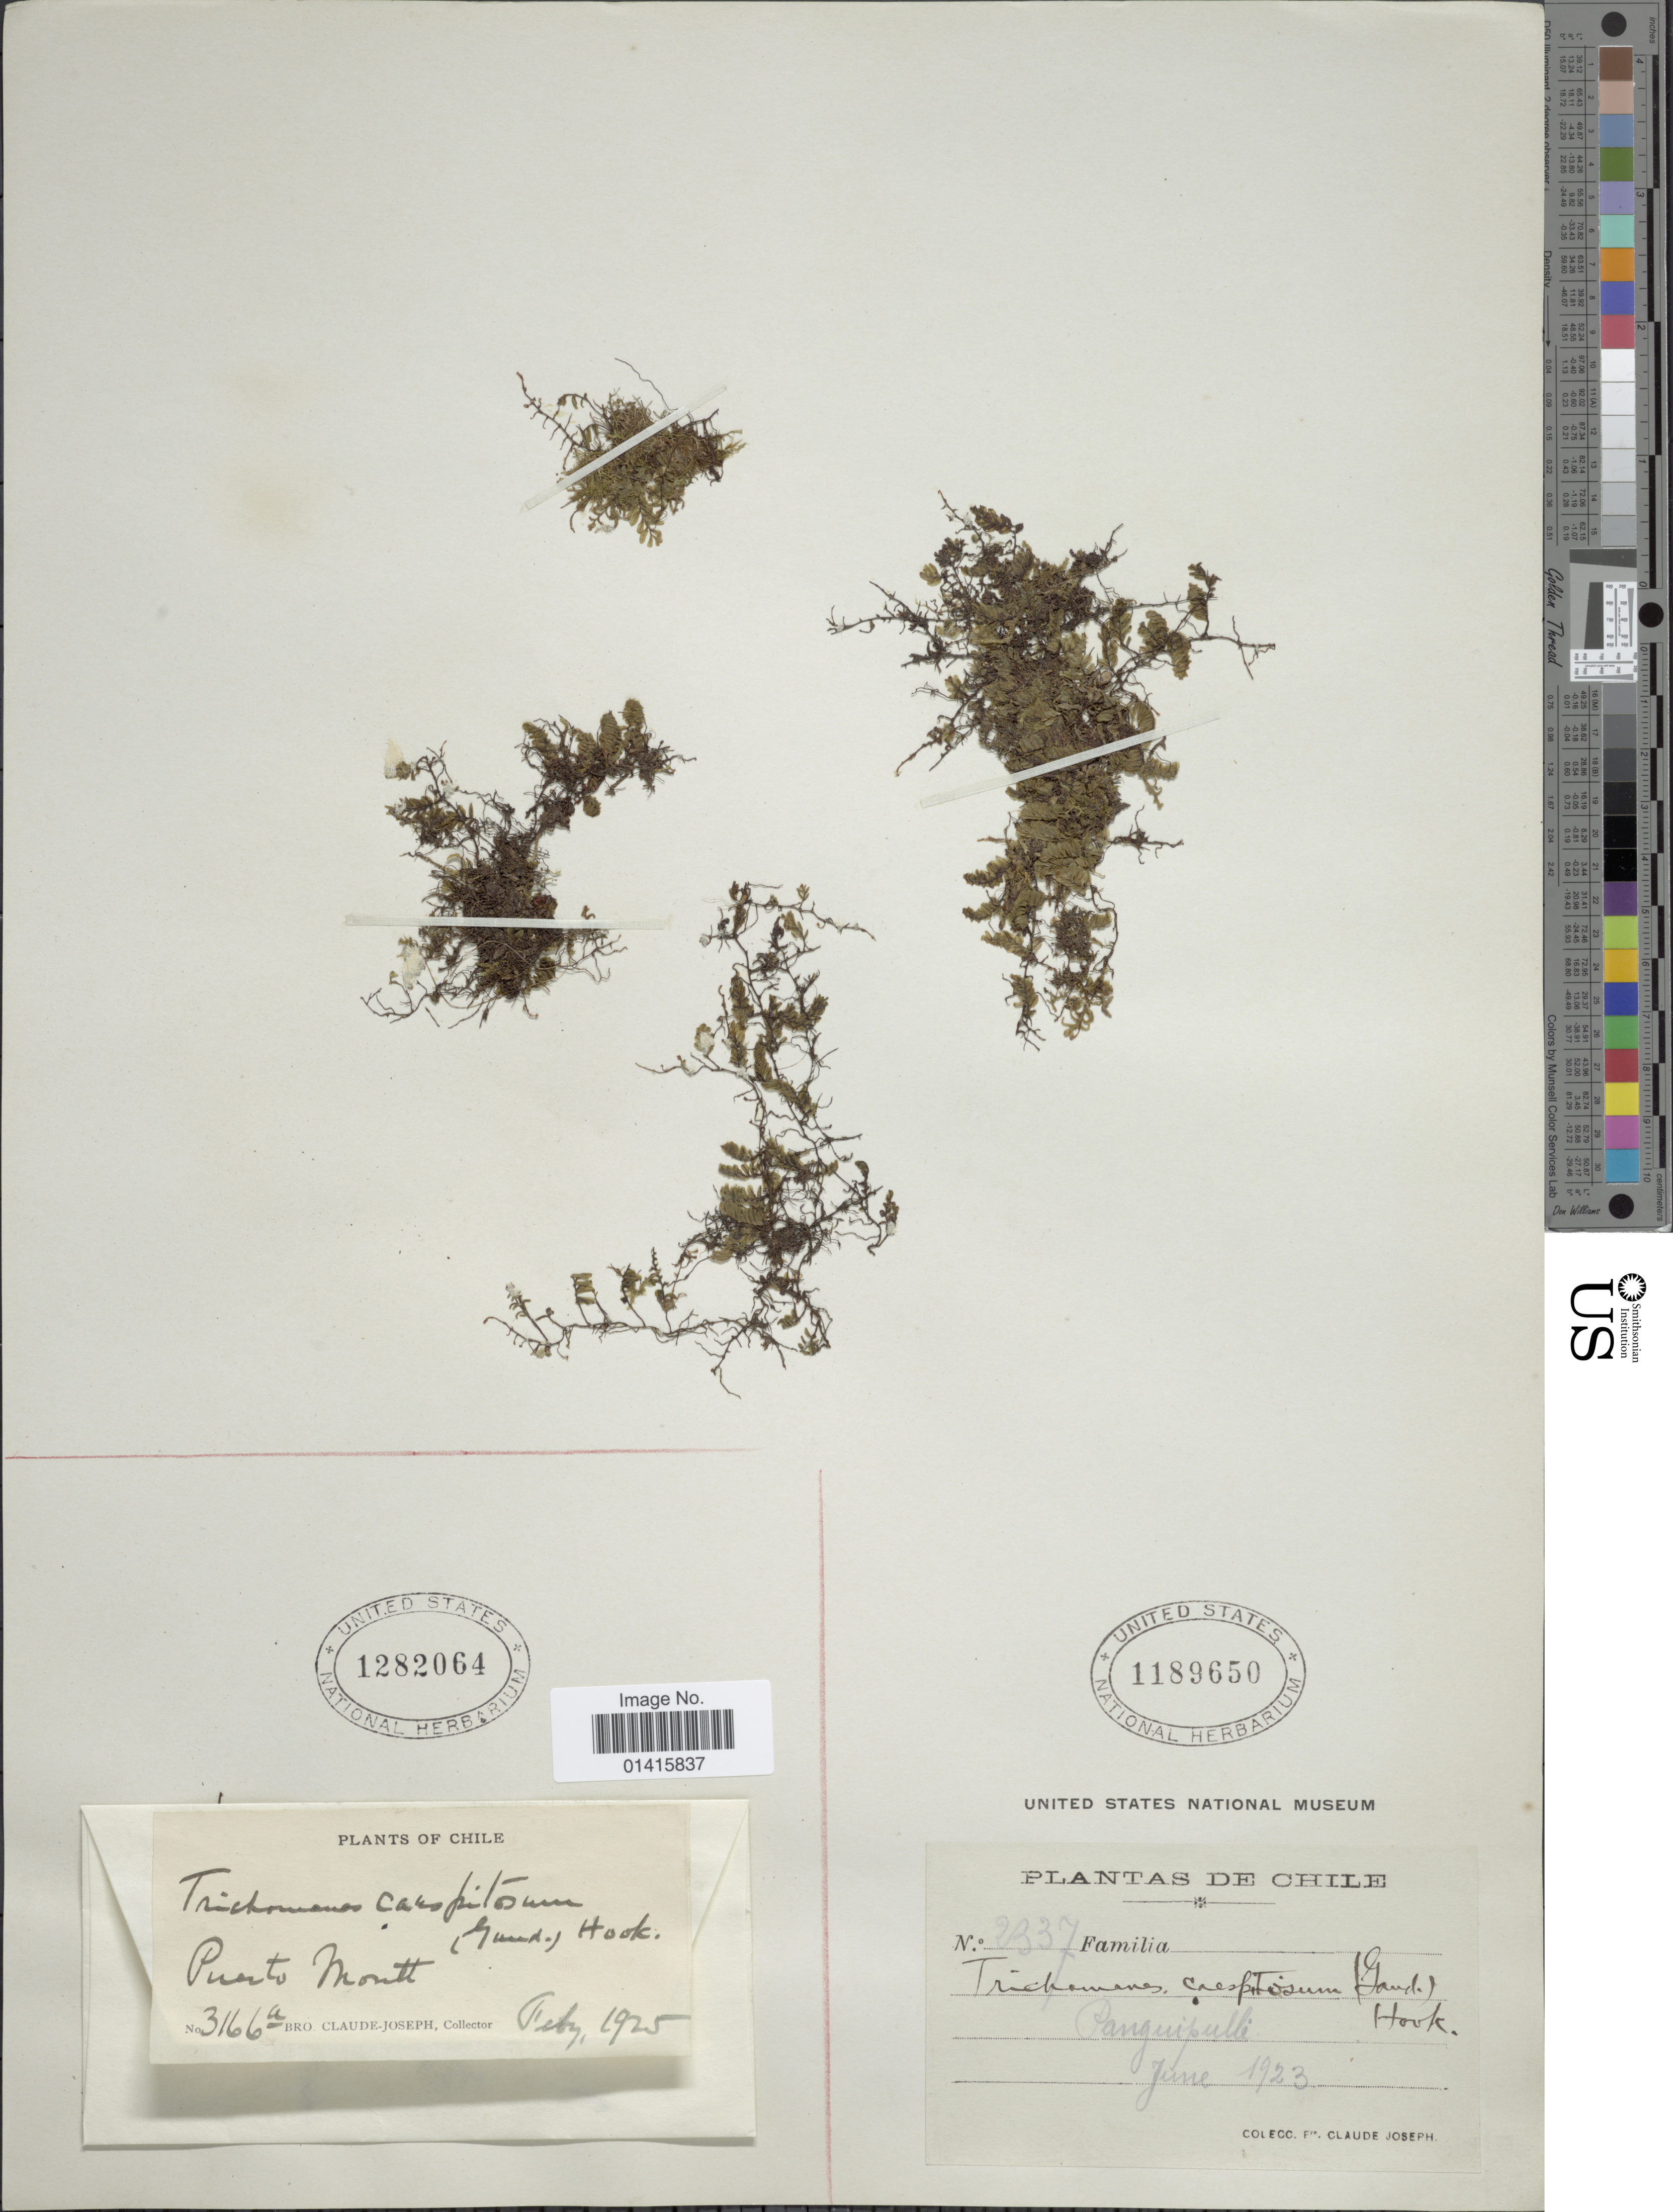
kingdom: Plantae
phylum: Tracheophyta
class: Polypodiopsida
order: Hymenophyllales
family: Hymenophyllaceae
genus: Hymenophyllum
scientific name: Hymenophyllum caespitosum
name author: Gaudich.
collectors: Bro. Claude-Joseph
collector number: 3166a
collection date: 1925-02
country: Chile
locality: Puerto Montt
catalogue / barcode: US 1282064-2